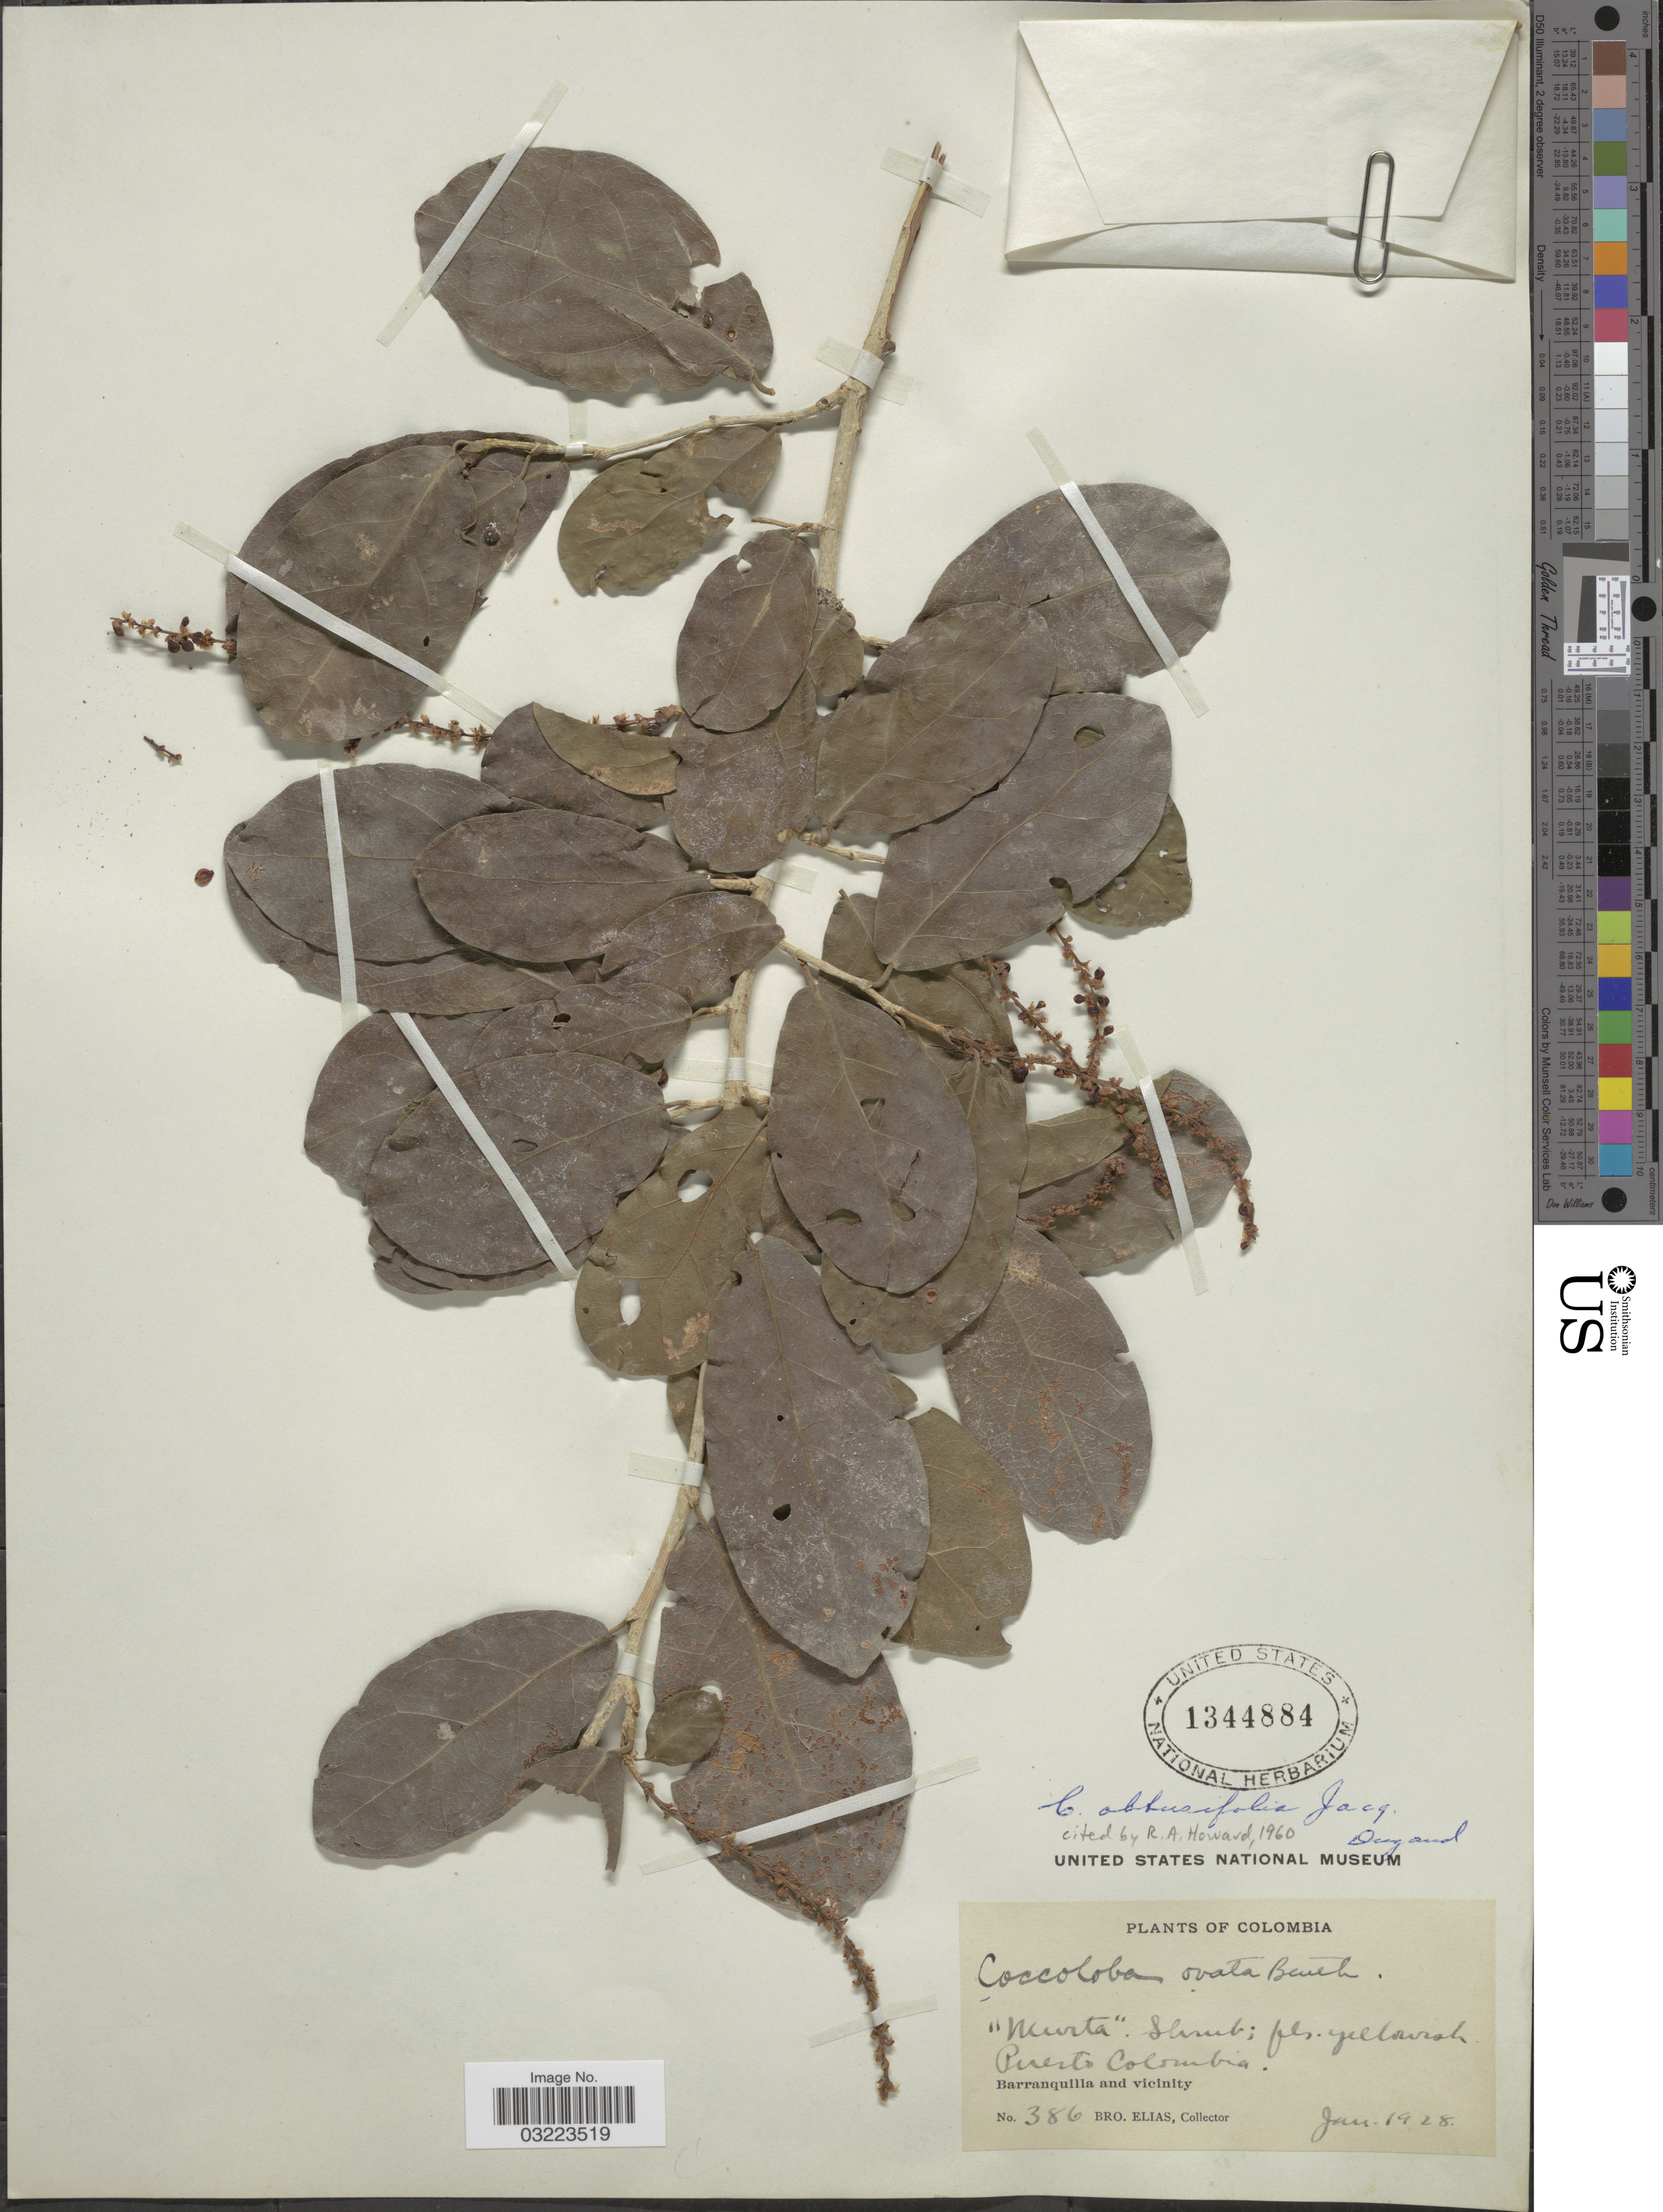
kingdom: Plantae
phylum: Tracheophyta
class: Magnoliopsida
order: Caryophyllales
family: Polygonaceae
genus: Coccoloba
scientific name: Coccoloba obtusifolia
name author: Jacq.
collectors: Bro. Elias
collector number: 386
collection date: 1928-01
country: Colombia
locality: Puerto Colombia, Barranquilla and vicinity.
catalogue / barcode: US 1344884